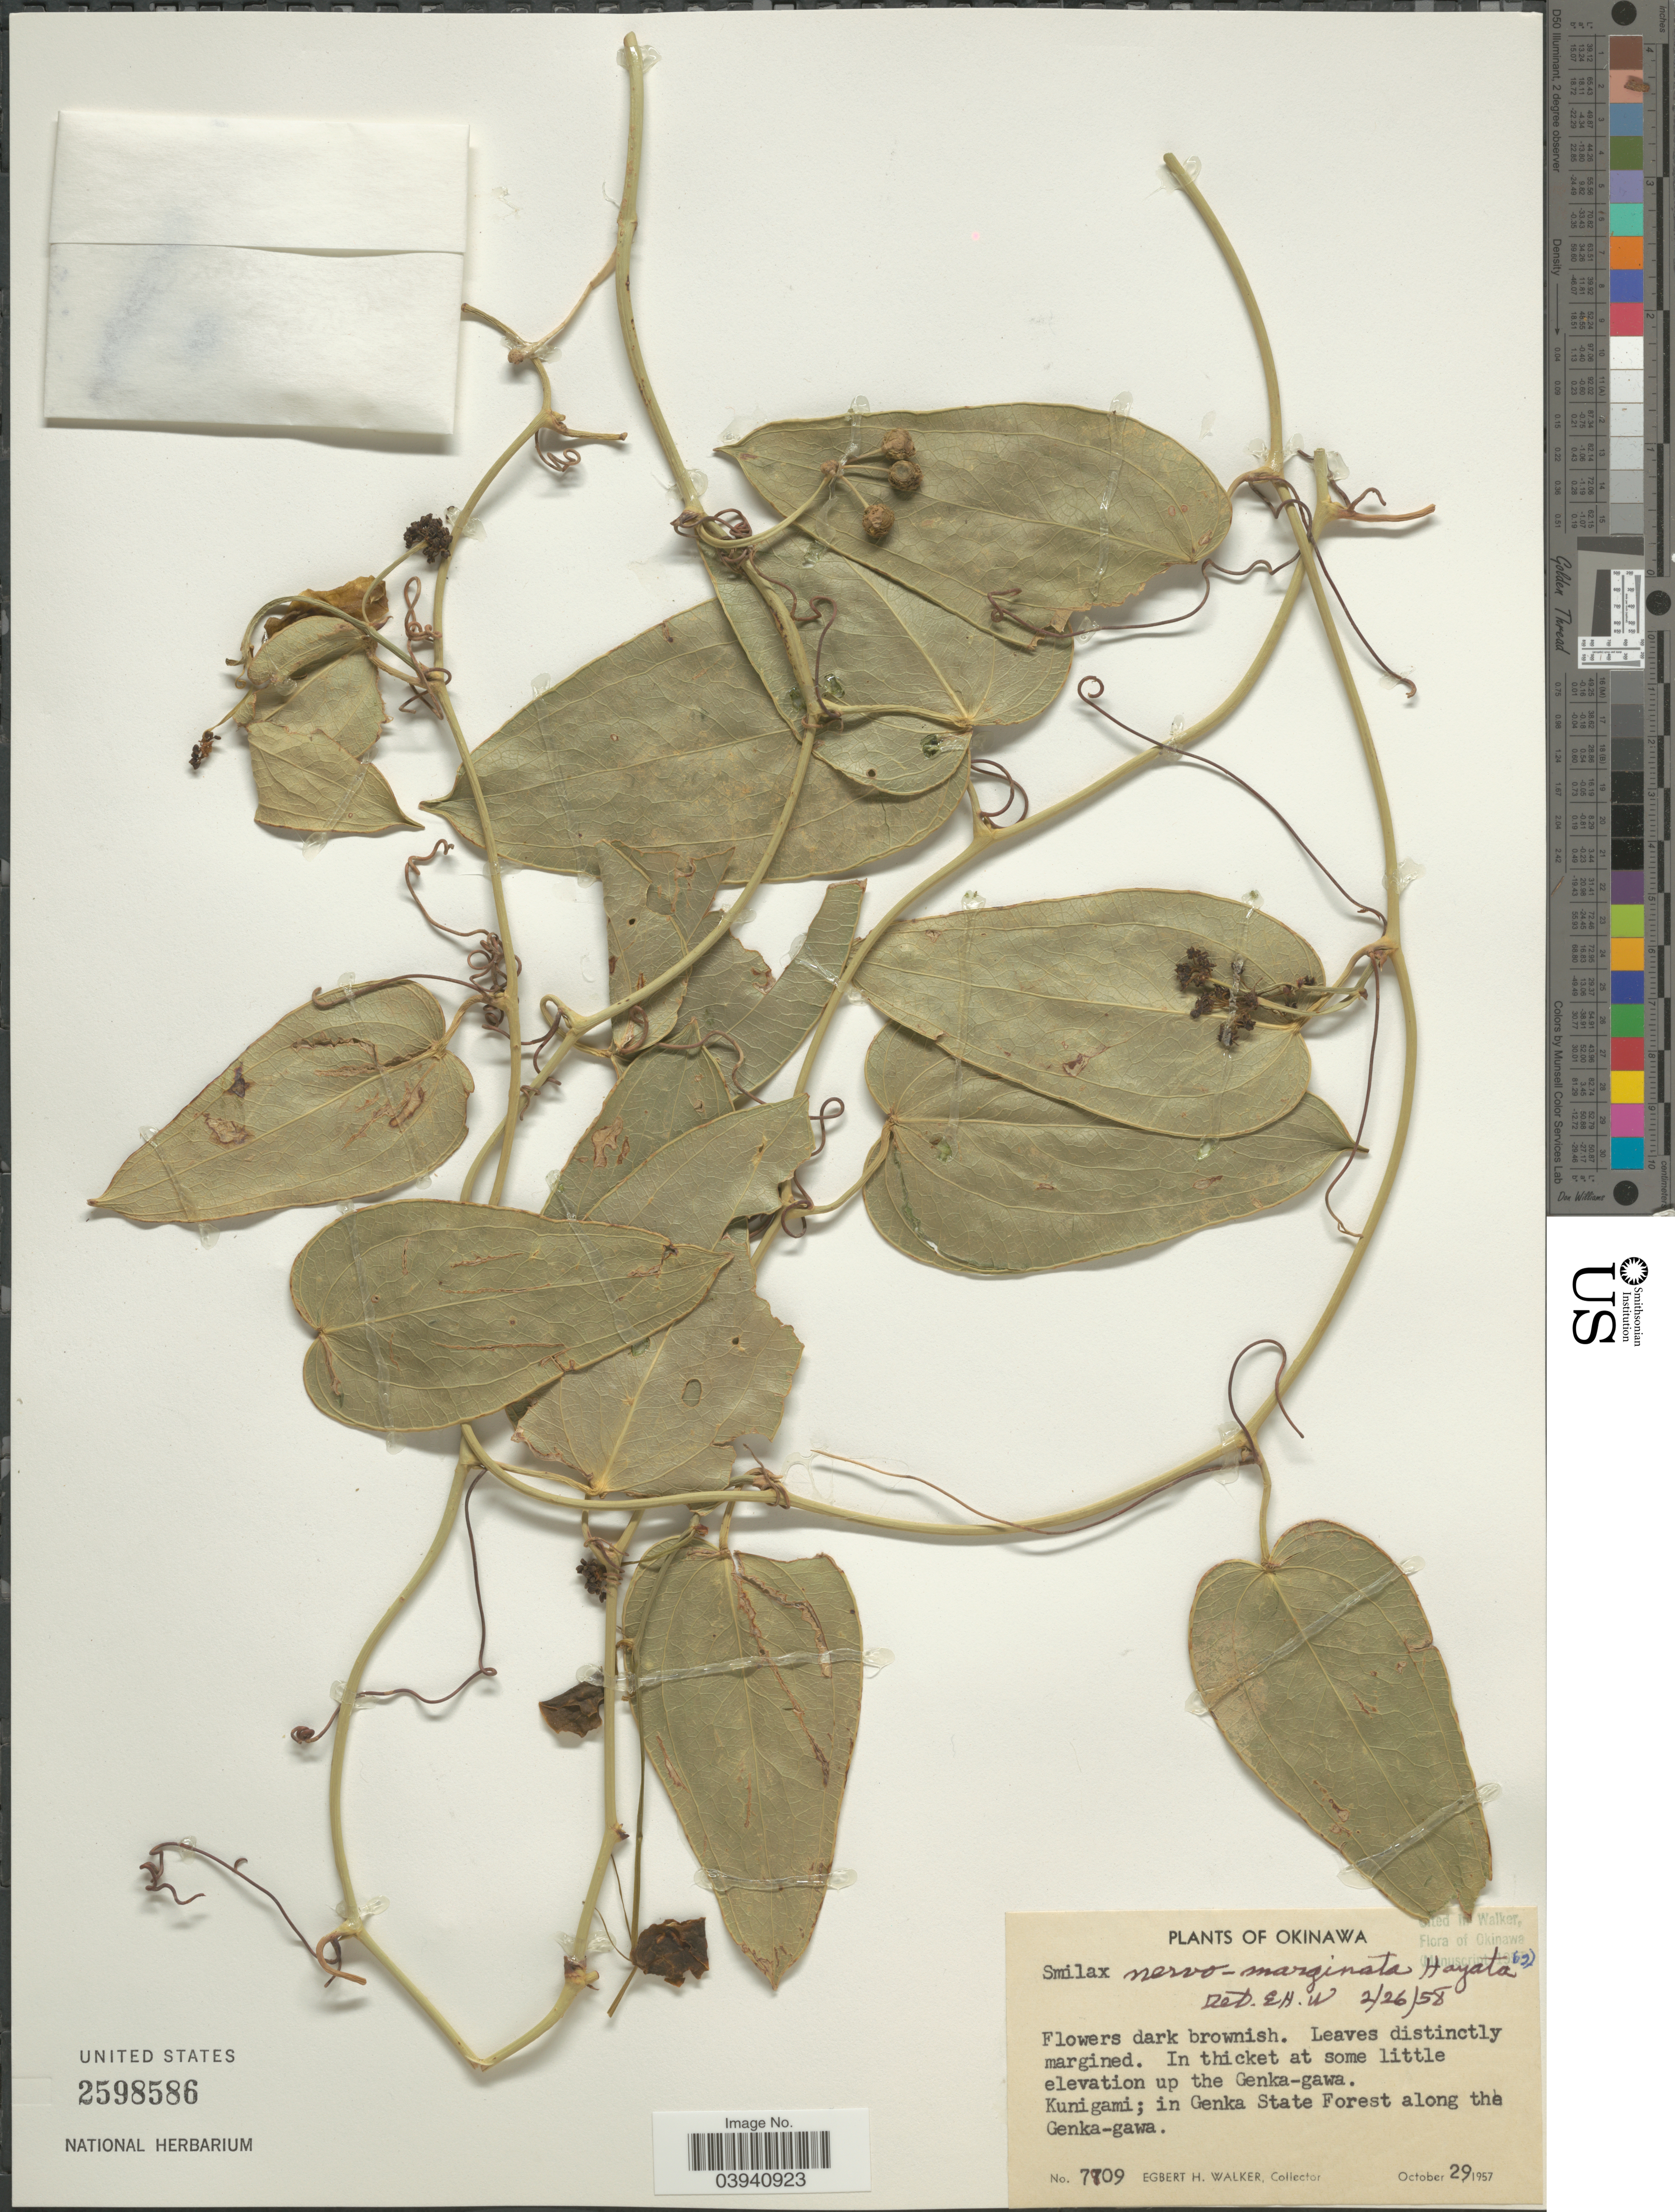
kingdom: Plantae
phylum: Tracheophyta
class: Liliopsida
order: Liliales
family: Smilacaceae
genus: Smilax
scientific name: Smilax nervomarginata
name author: Hayata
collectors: E. H. Walker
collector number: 7709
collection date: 1957-10-29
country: Japan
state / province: Okinawa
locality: In thicket at some little elevation up the Genka-gawa. Kunigami; in Genka State Forest along the Genka-gawa.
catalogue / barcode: US 2598586